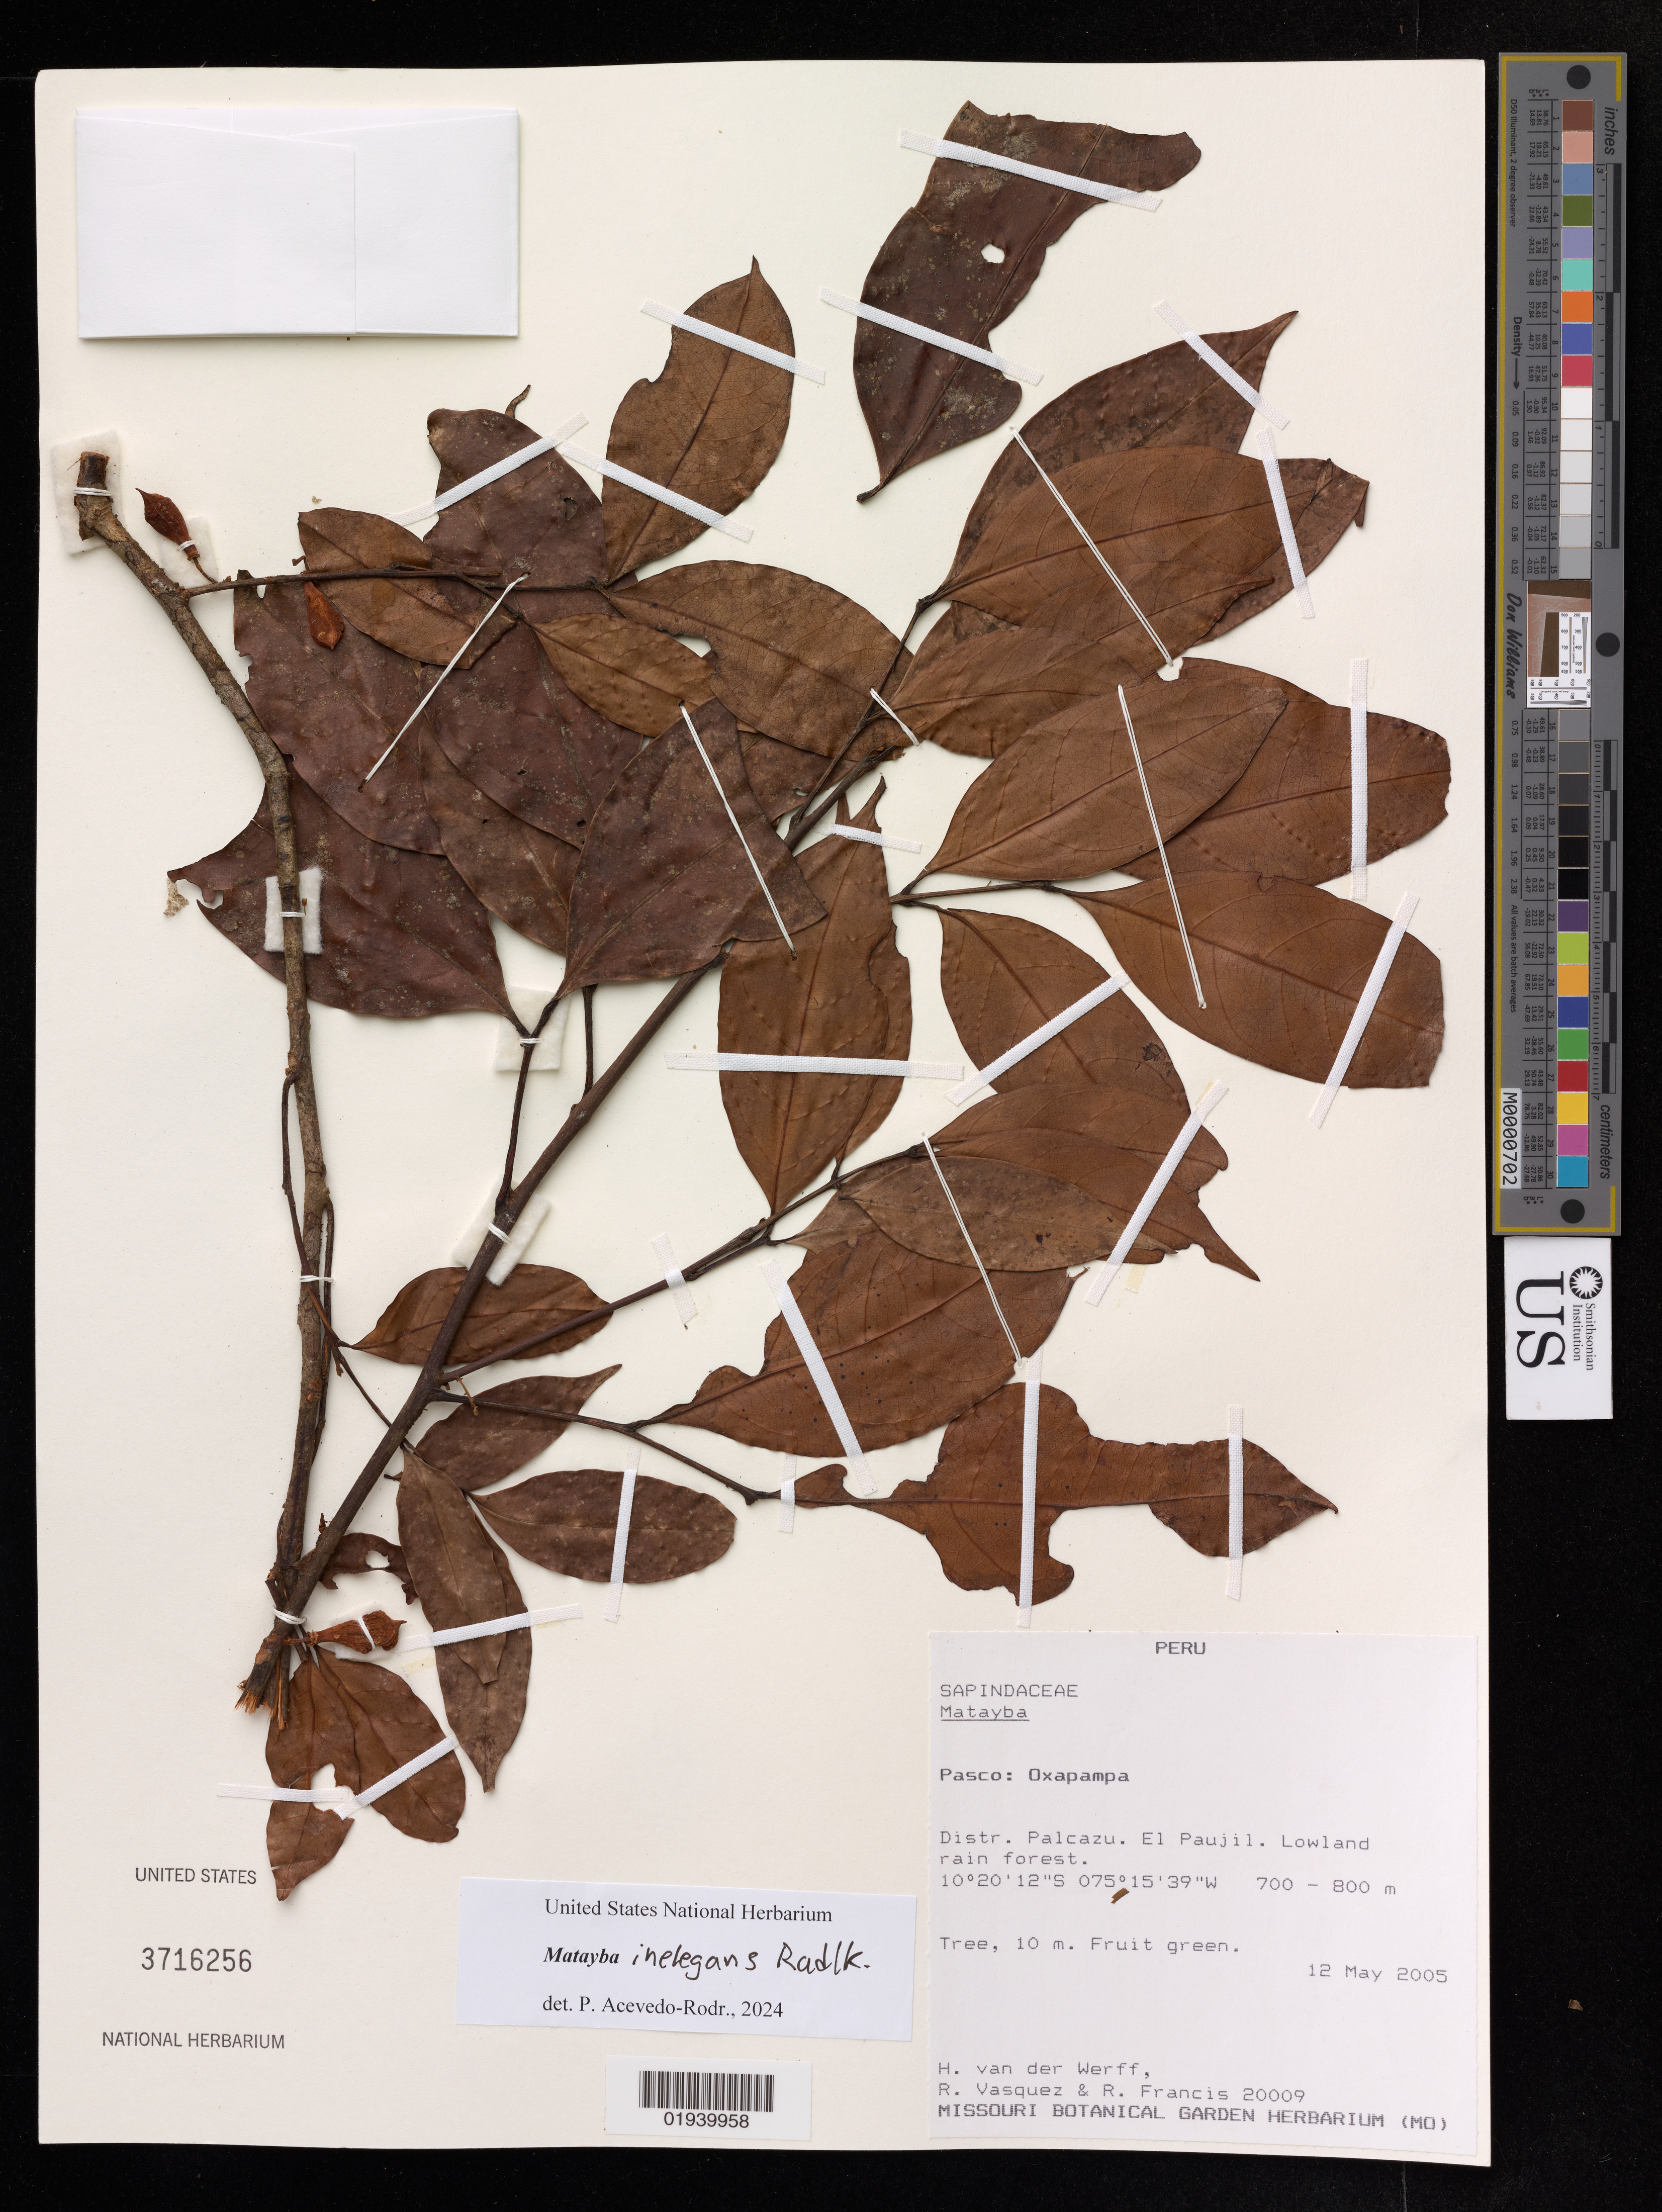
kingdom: Plantae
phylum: Tracheophyta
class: Magnoliopsida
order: Sapindales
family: Sapindaceae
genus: Matayba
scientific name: Matayba inelegans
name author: Radlk.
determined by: Acevedo-Rodriguez, P., (US), Smithsonian Institution - National Museum of Natural History (UNITED STATES)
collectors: H. van der Werff, R. Vásquez M. & R. Francis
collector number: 20009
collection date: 2005-05-12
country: Peru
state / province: Pasco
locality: Oxapampa. Dist. Palcazu. El Paujil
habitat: Lowland rain forest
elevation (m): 700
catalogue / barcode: US 3716256